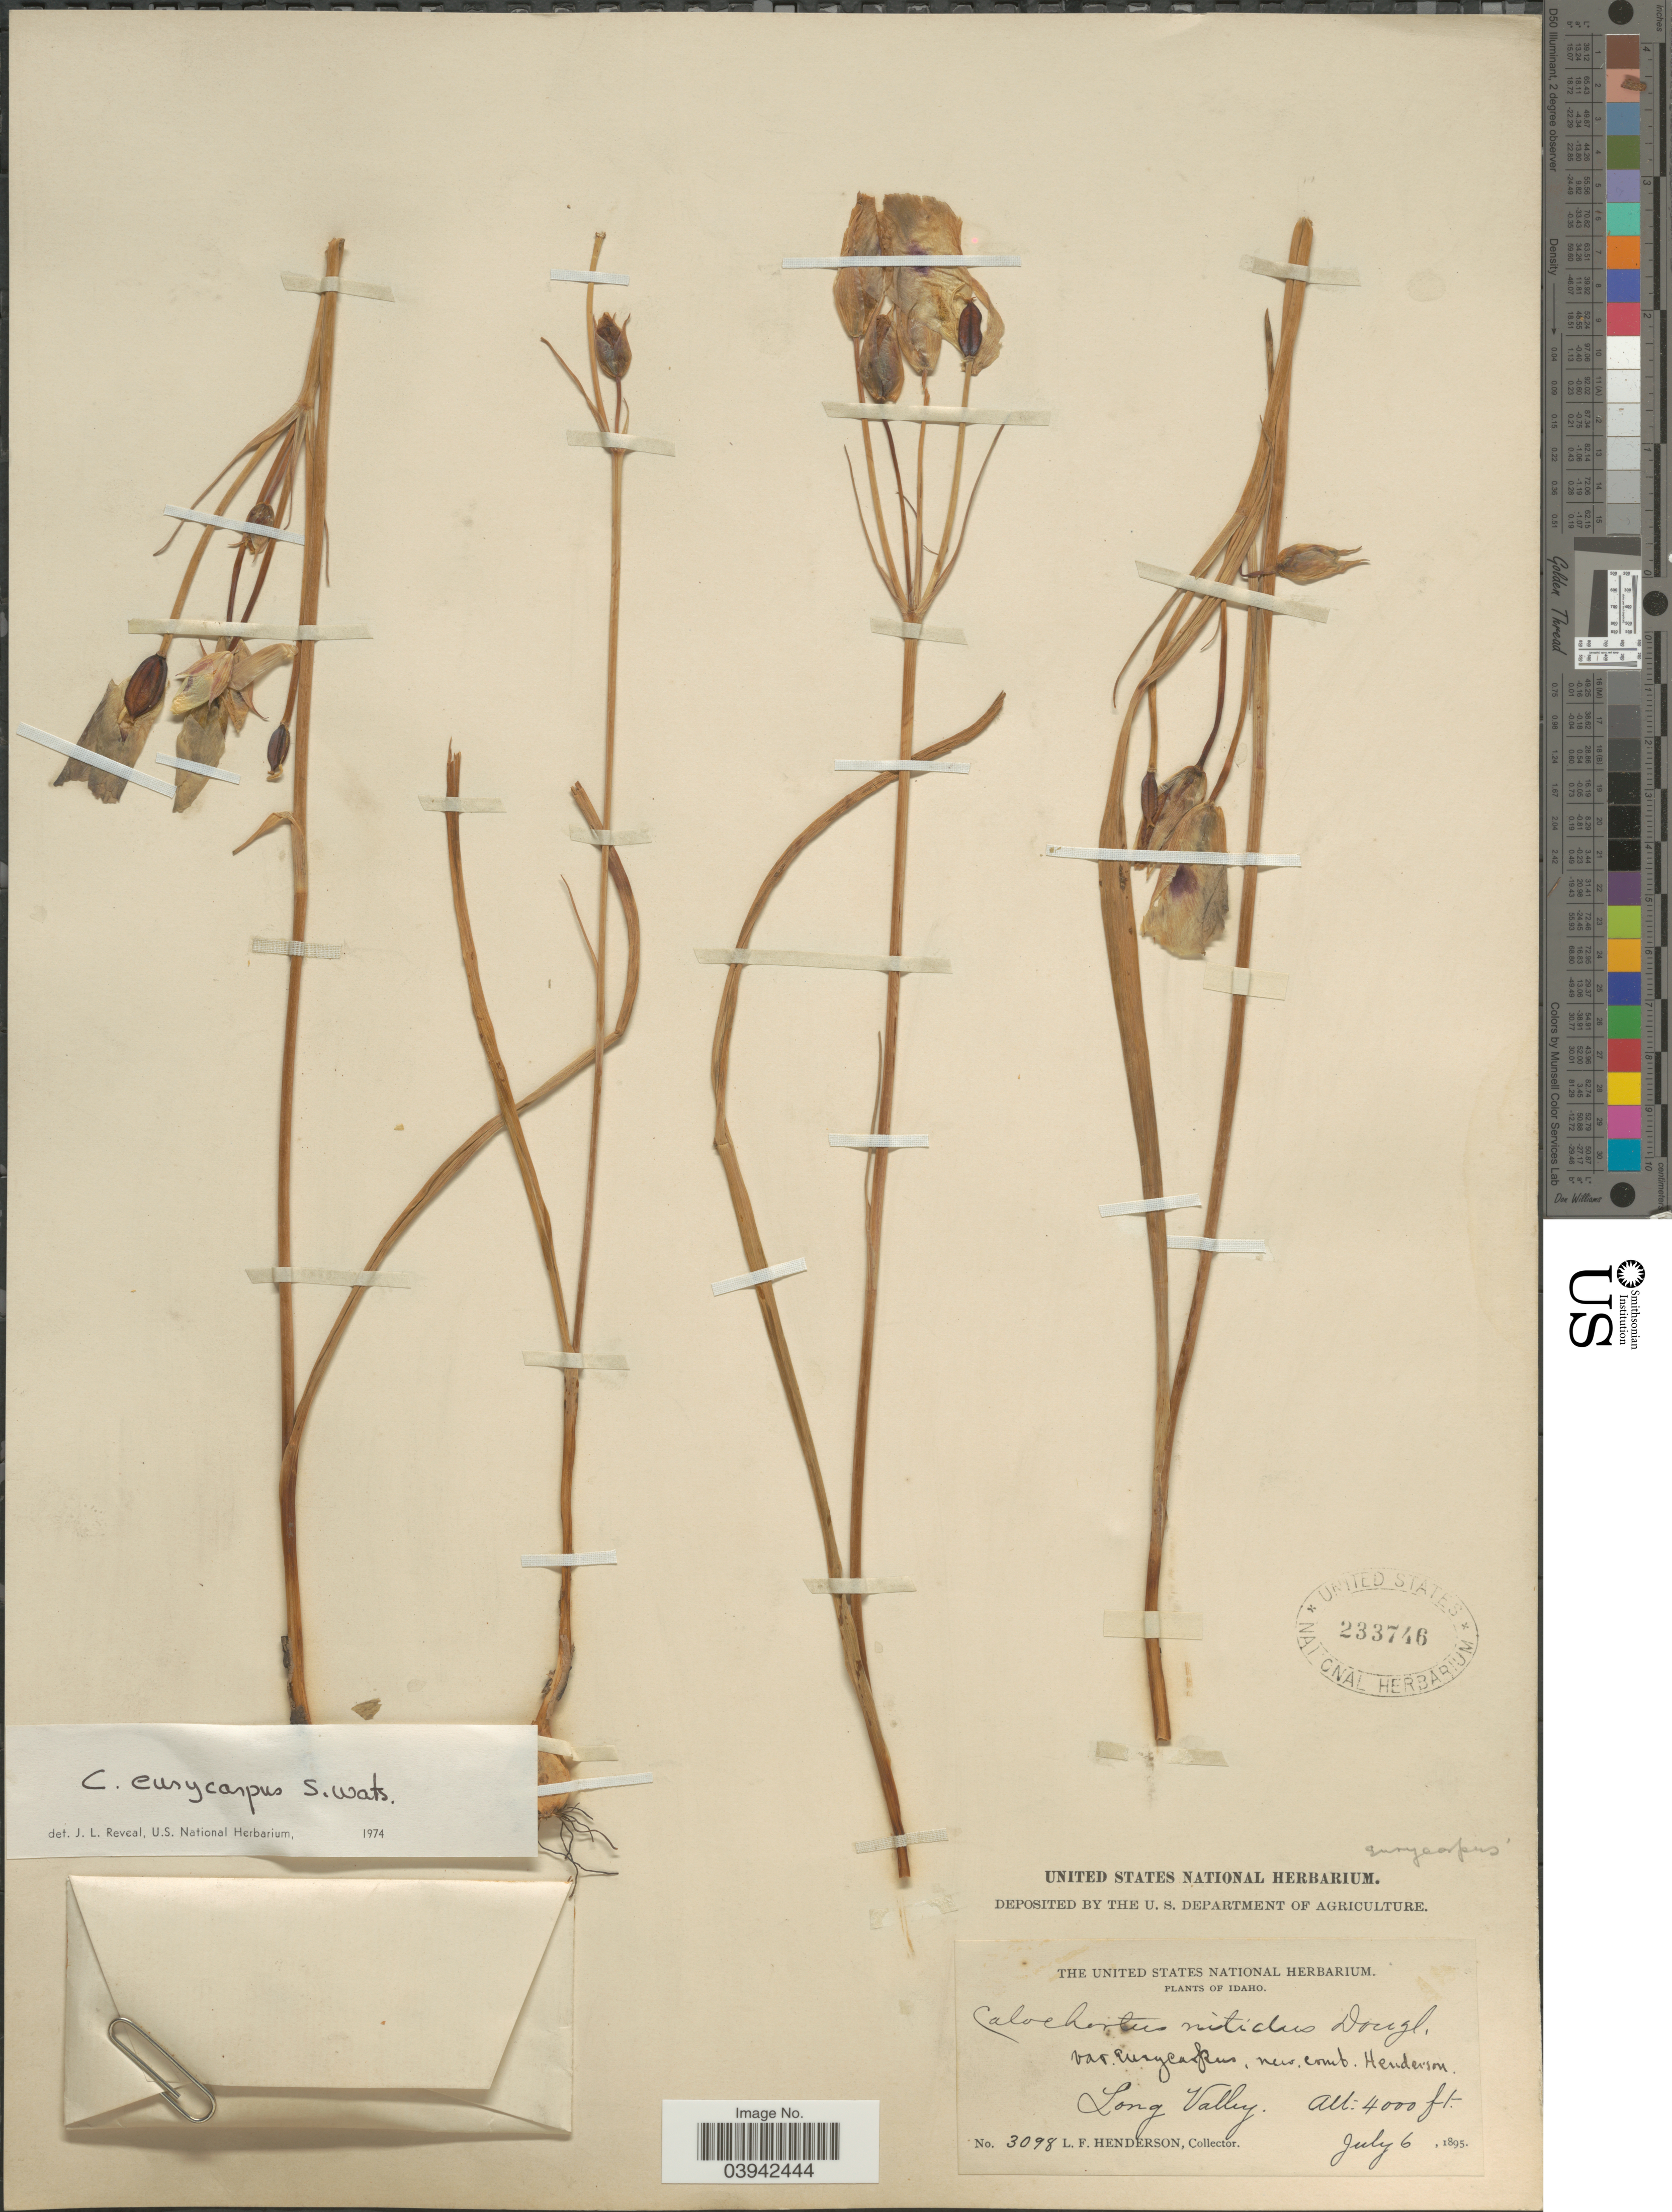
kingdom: Plantae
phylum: Tracheophyta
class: Liliopsida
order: Liliales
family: Liliaceae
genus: Calochortus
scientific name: Calochortus eurycarpus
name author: S. Watson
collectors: L. Henderson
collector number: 3098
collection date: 1895-07-06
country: United States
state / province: Idaho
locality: Long Valley.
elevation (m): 1219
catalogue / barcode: US 233746